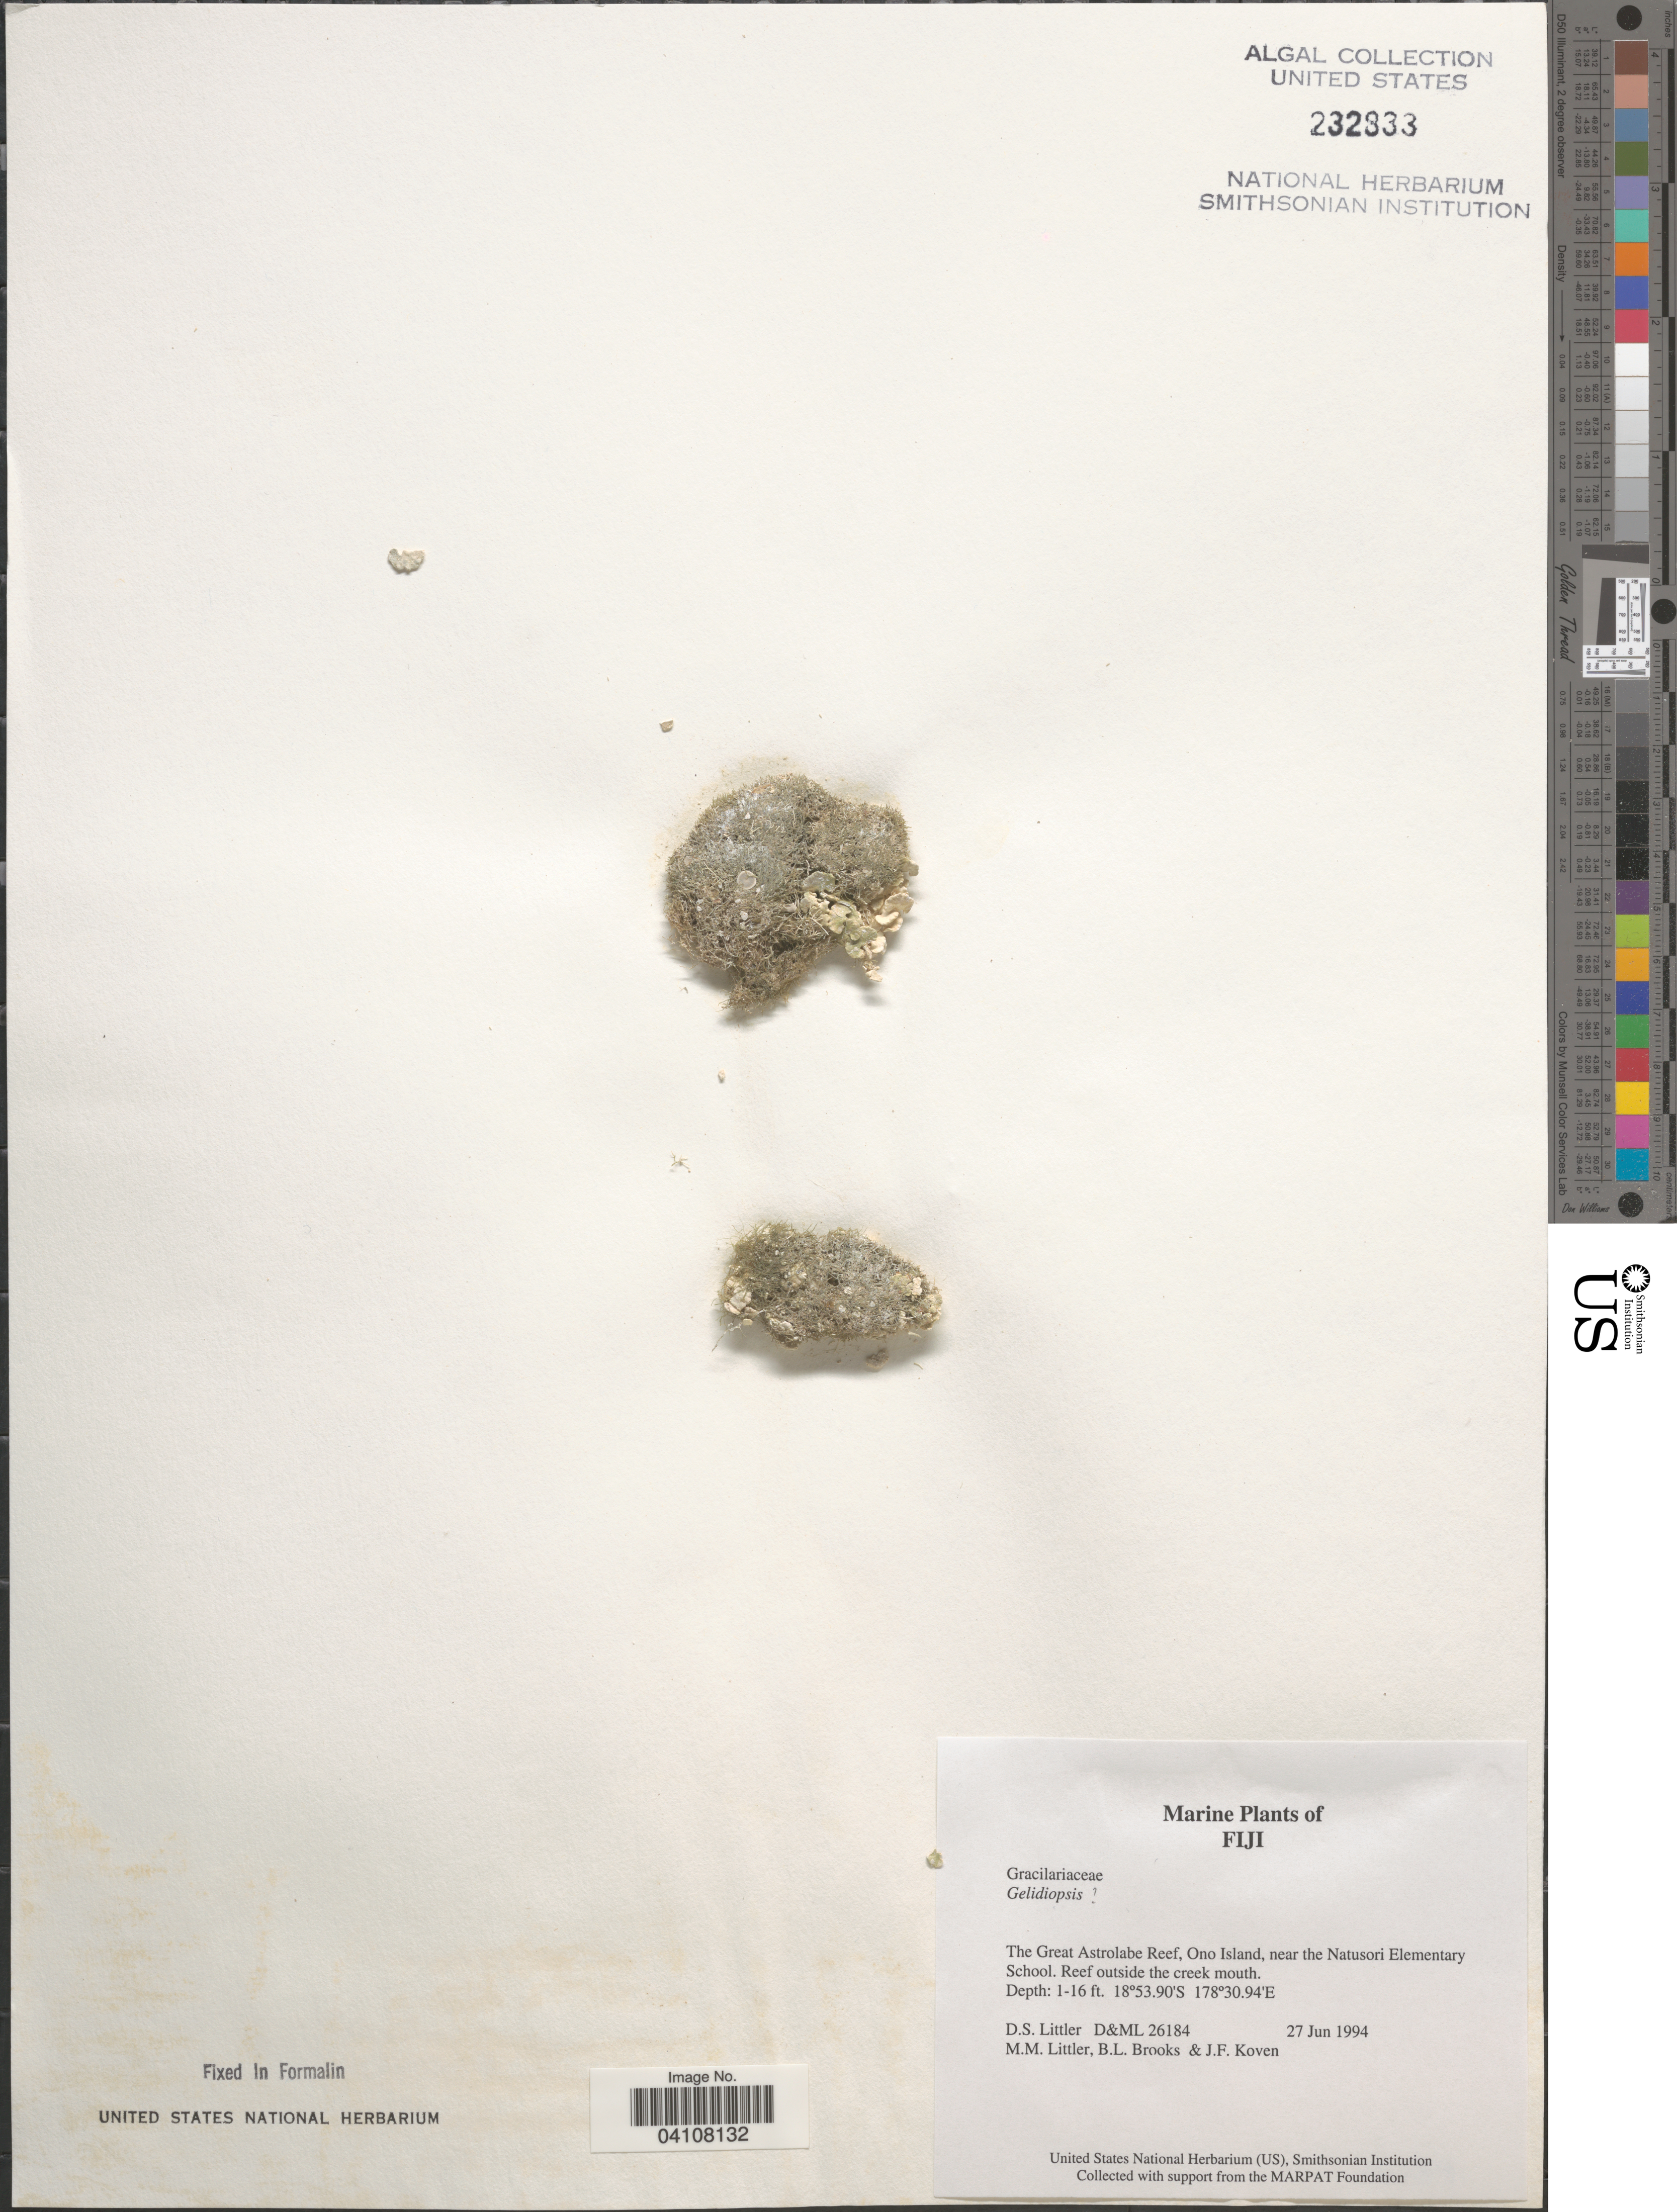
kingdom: Plantae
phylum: Rhodophyta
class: Florideophyceae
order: Rhodymeniales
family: Lomentariaceae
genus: Ceratodictyon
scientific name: Ceratodictyon sp.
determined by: Algae name updating Project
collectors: D. S. Littler, B. Brooks & J. Koven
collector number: D&ML26184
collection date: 1994-06-27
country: Fiji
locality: The Great Astrolabe Reef, Ono Island, near the Natusori Elementary School. Reef outside the creek mouth.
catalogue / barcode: US 232833